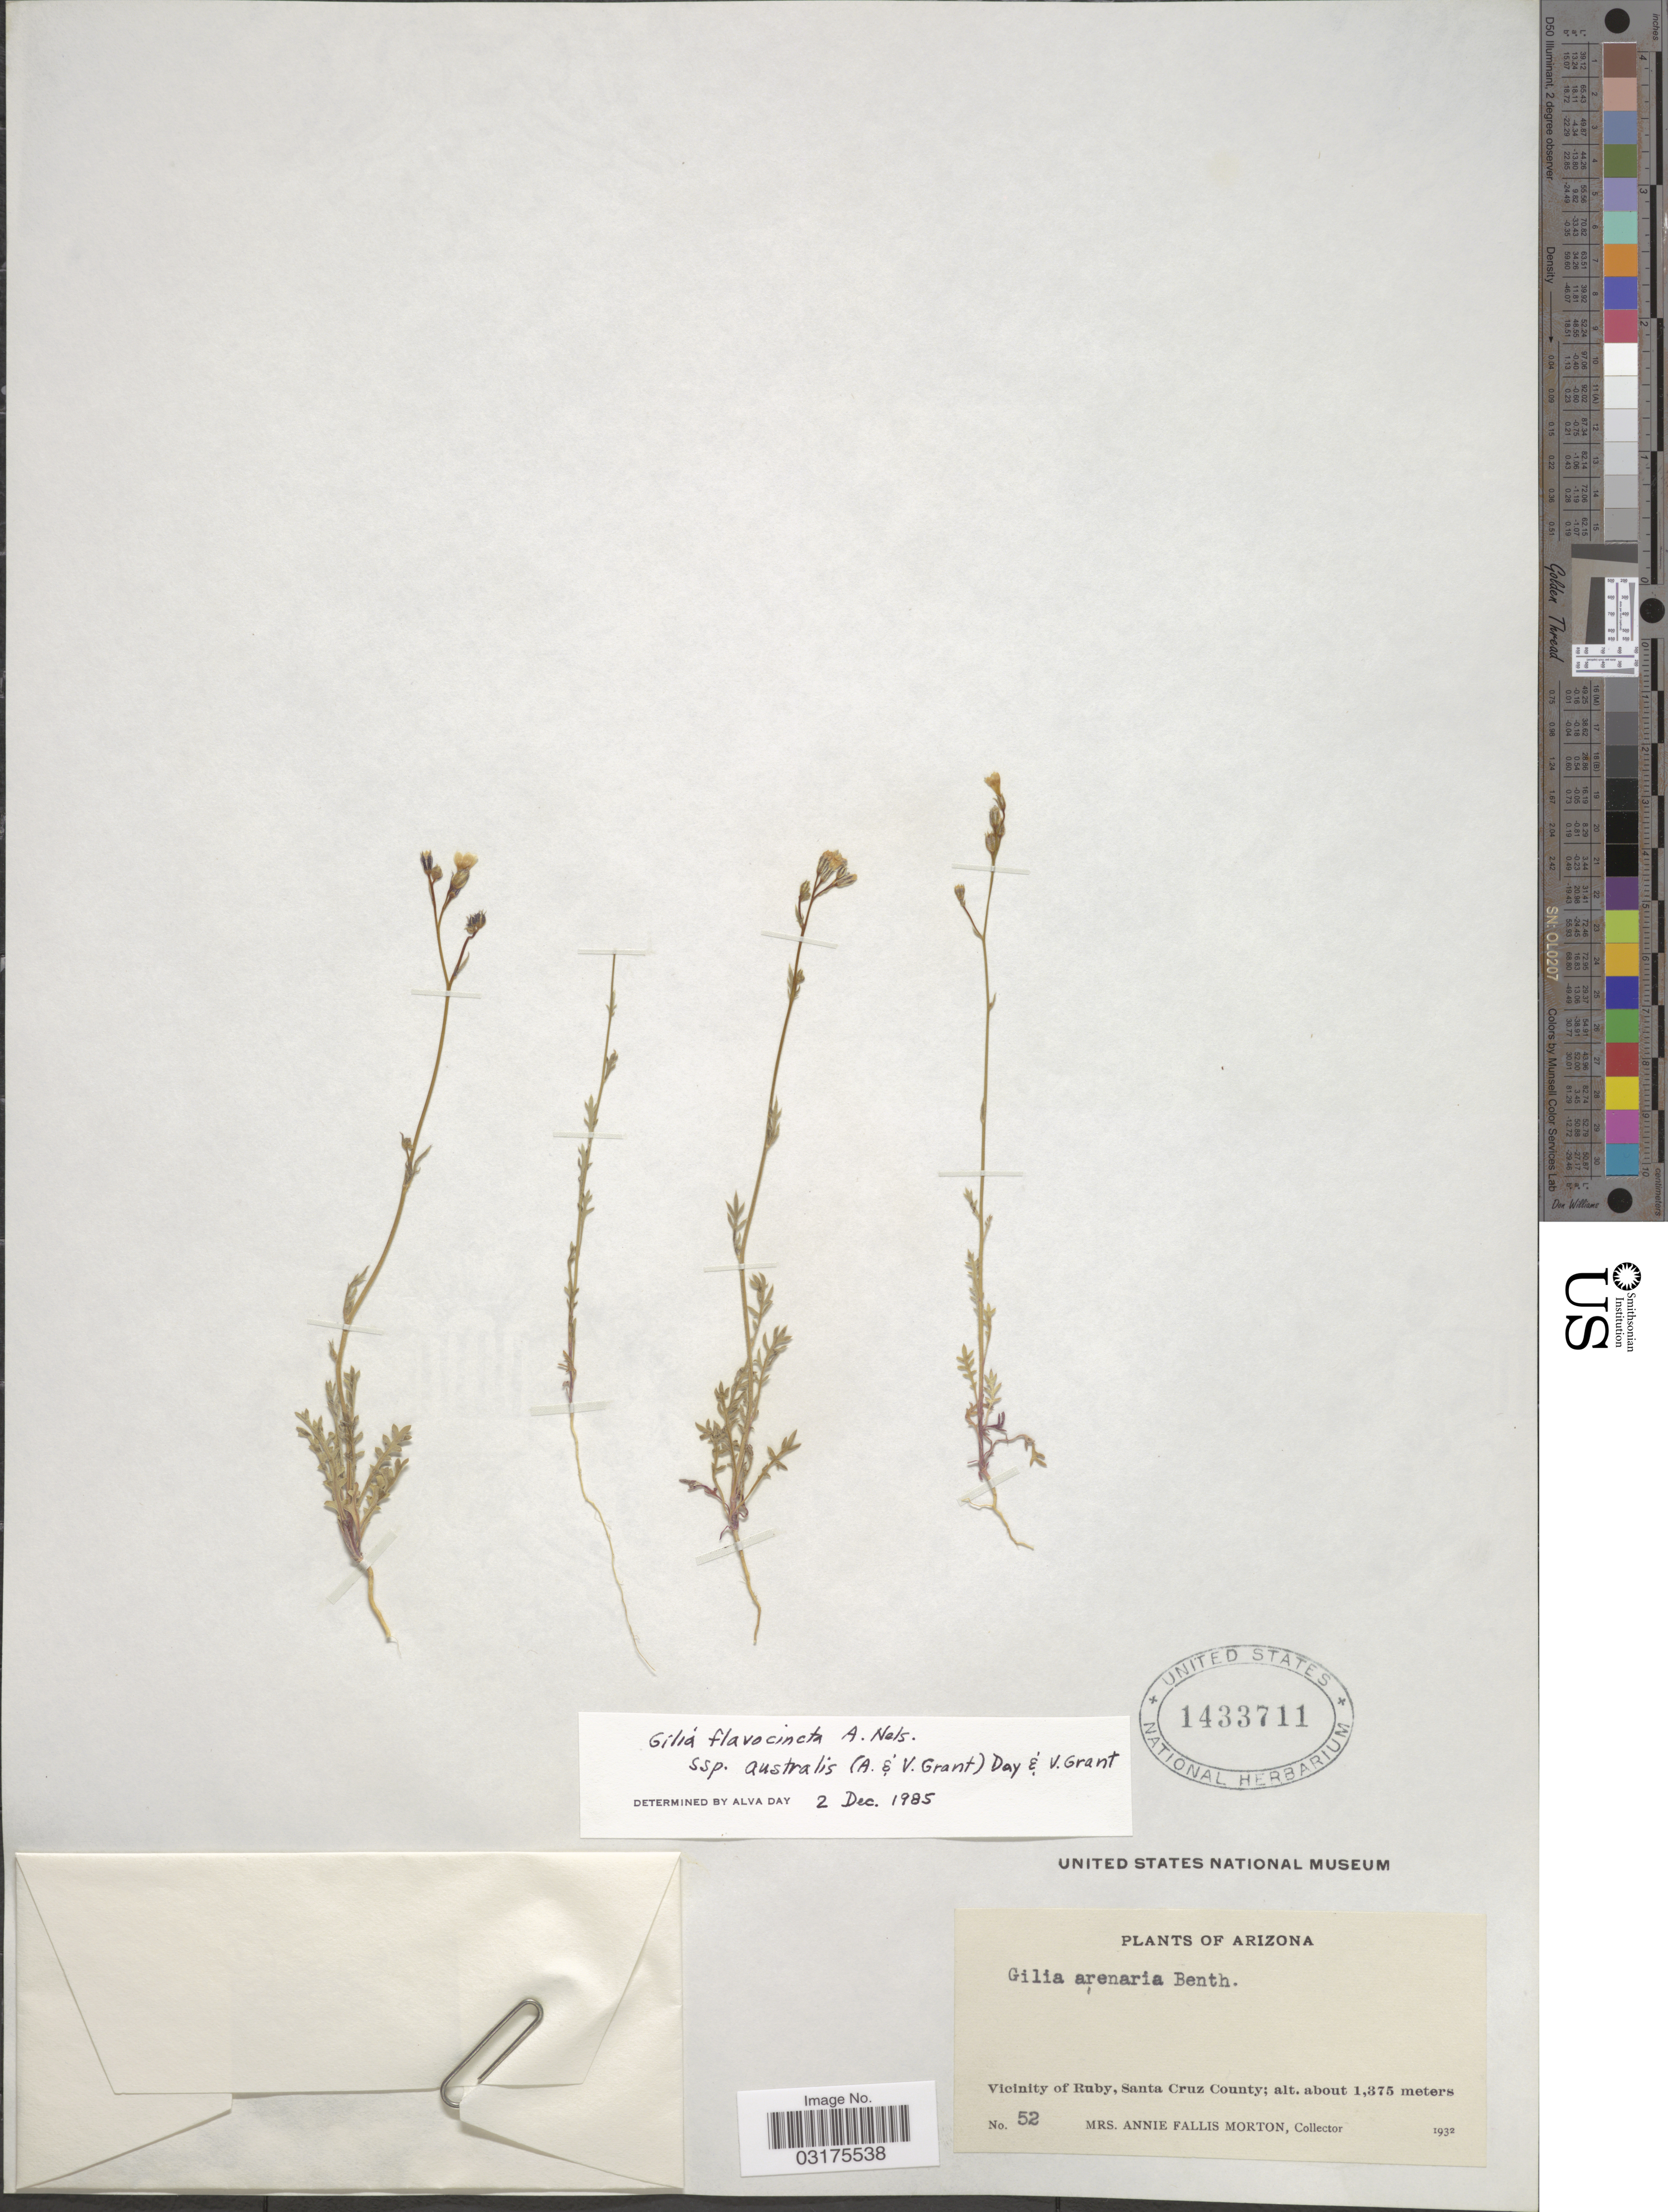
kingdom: Plantae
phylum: Tracheophyta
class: Magnoliopsida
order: Ericales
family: Polemoniaceae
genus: Gilia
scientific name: Gilia flavocincta subsp. australis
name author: A. Nelson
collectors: A. Morton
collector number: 52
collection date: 1932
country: United States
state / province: Arizona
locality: Vicinity of Ruby, Santa Cruz County.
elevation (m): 1375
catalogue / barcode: US 1433711